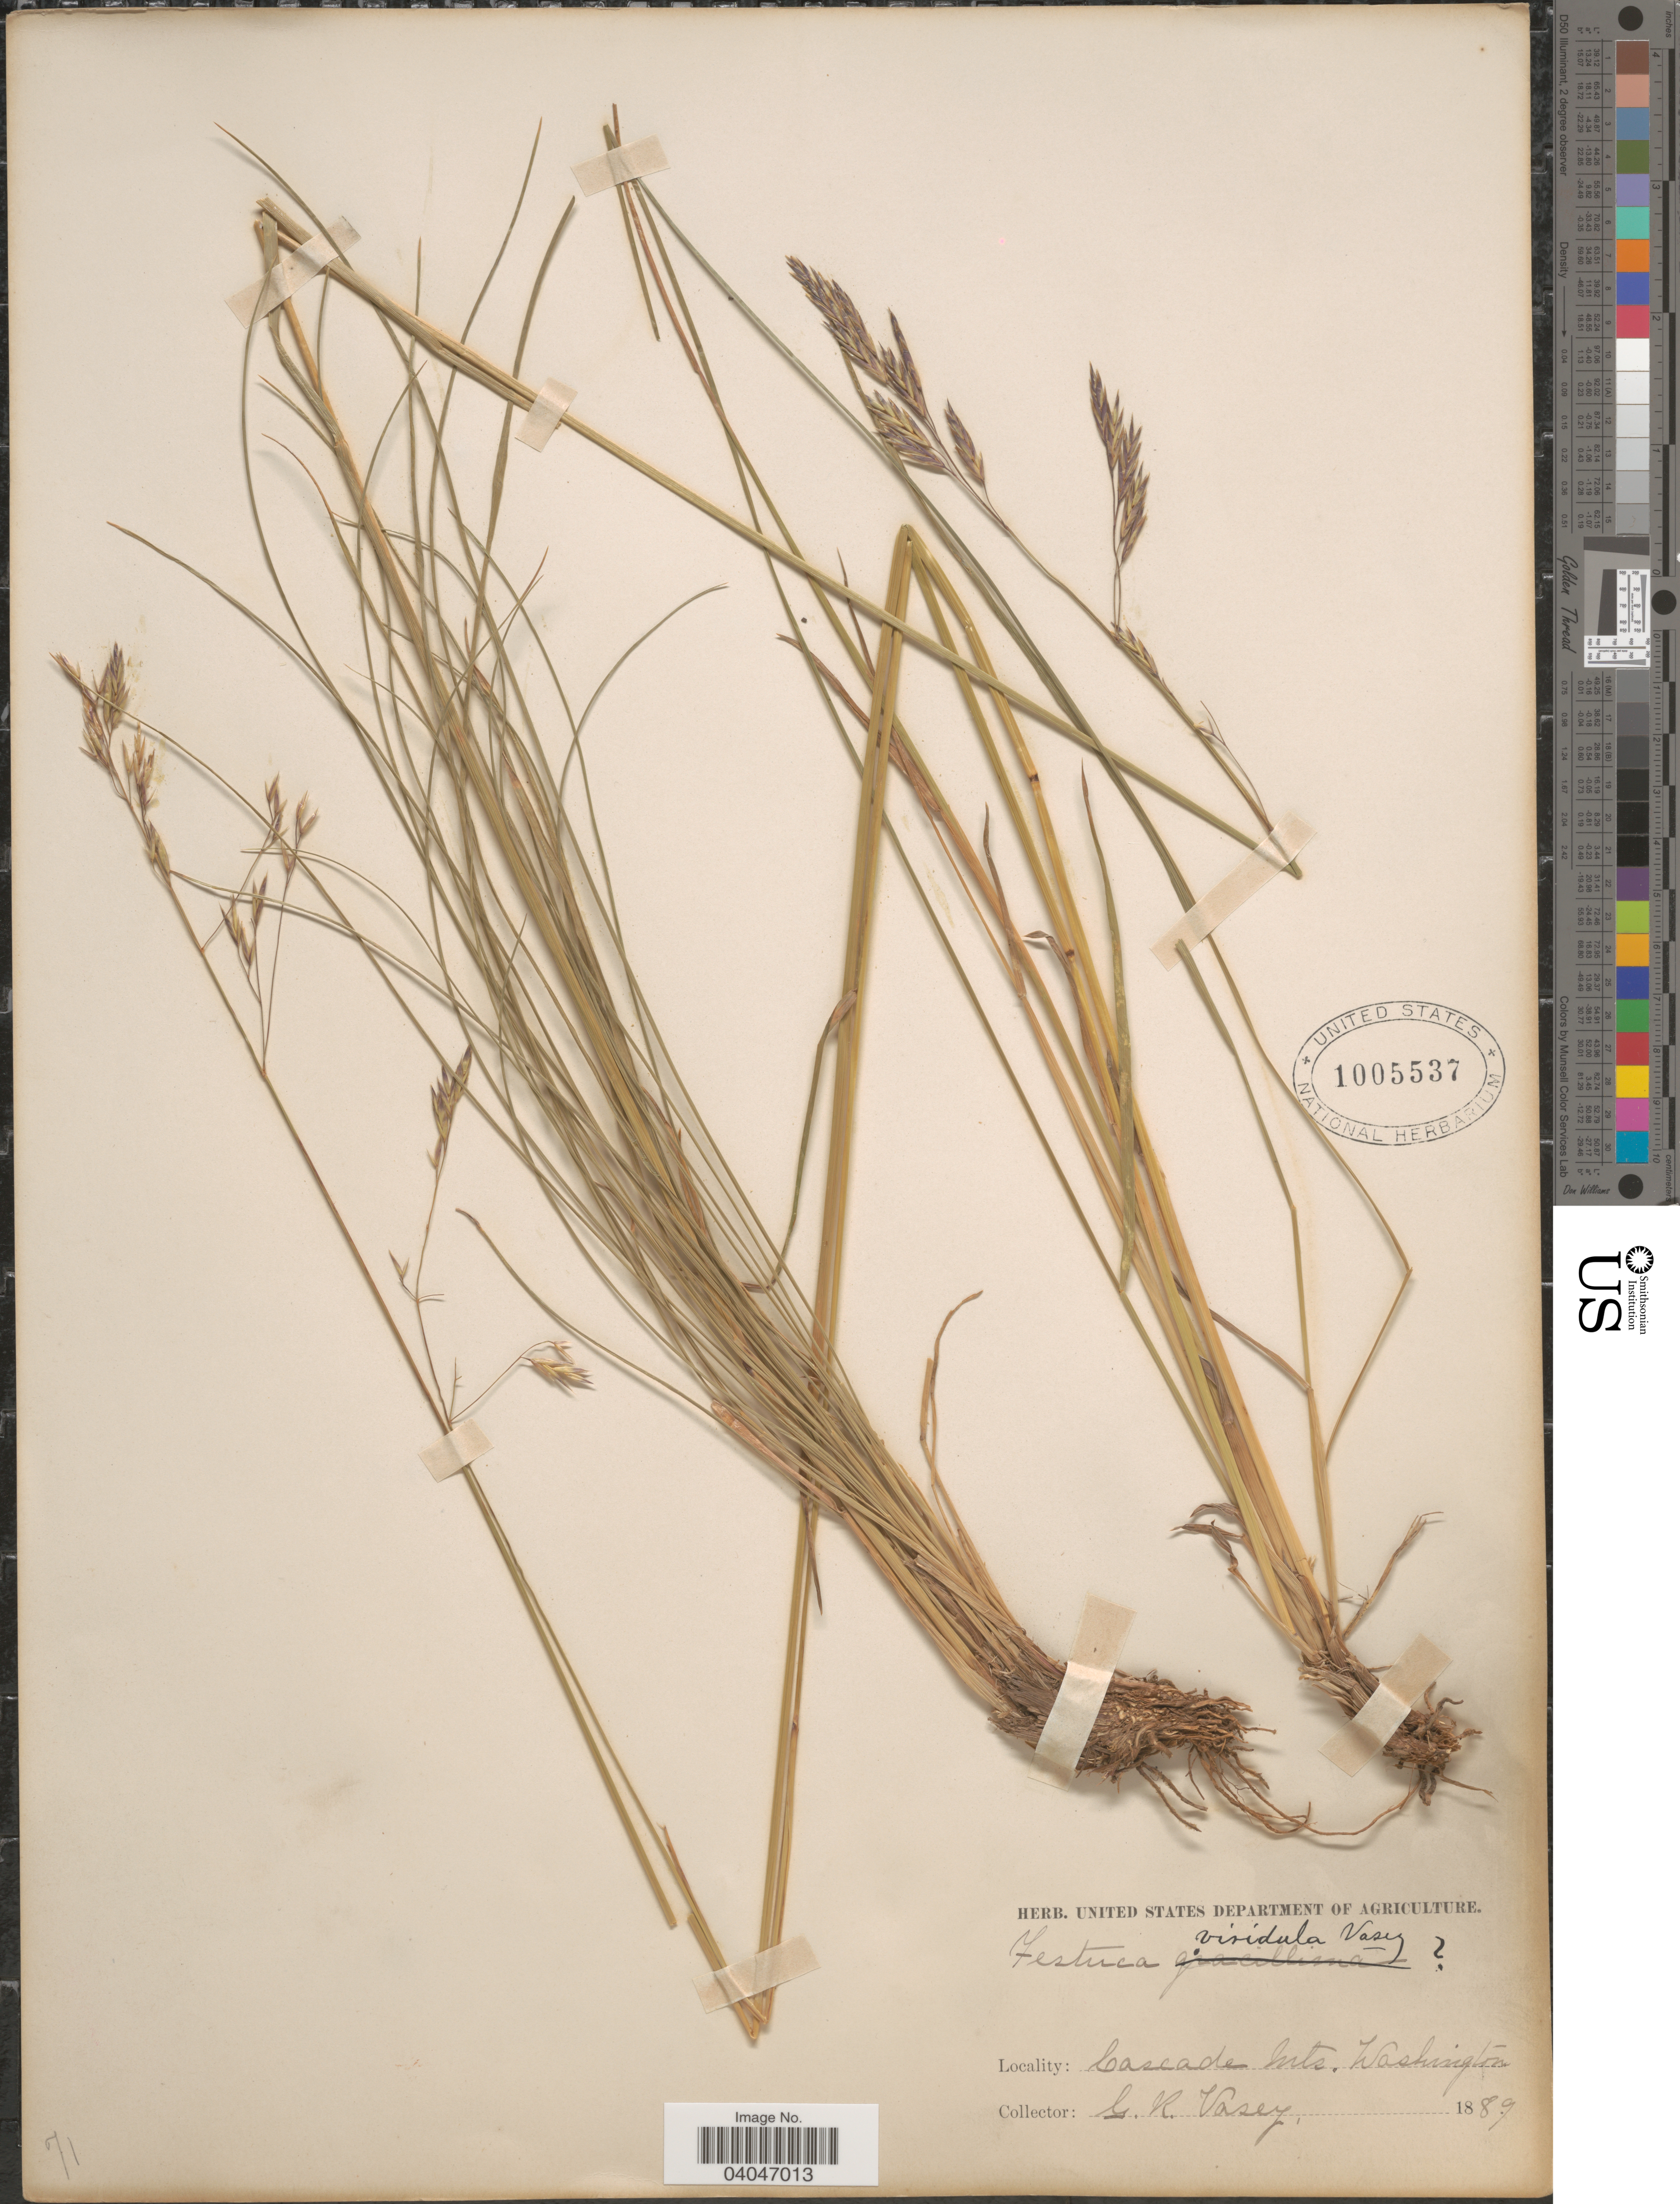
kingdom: Plantae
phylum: Tracheophyta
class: Liliopsida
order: Poales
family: Poaceae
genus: Festuca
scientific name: Festuca viridula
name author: Vasey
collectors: G. R. Vasey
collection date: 1889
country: United States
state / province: Washington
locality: Cascade Mts.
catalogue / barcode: US 1005537